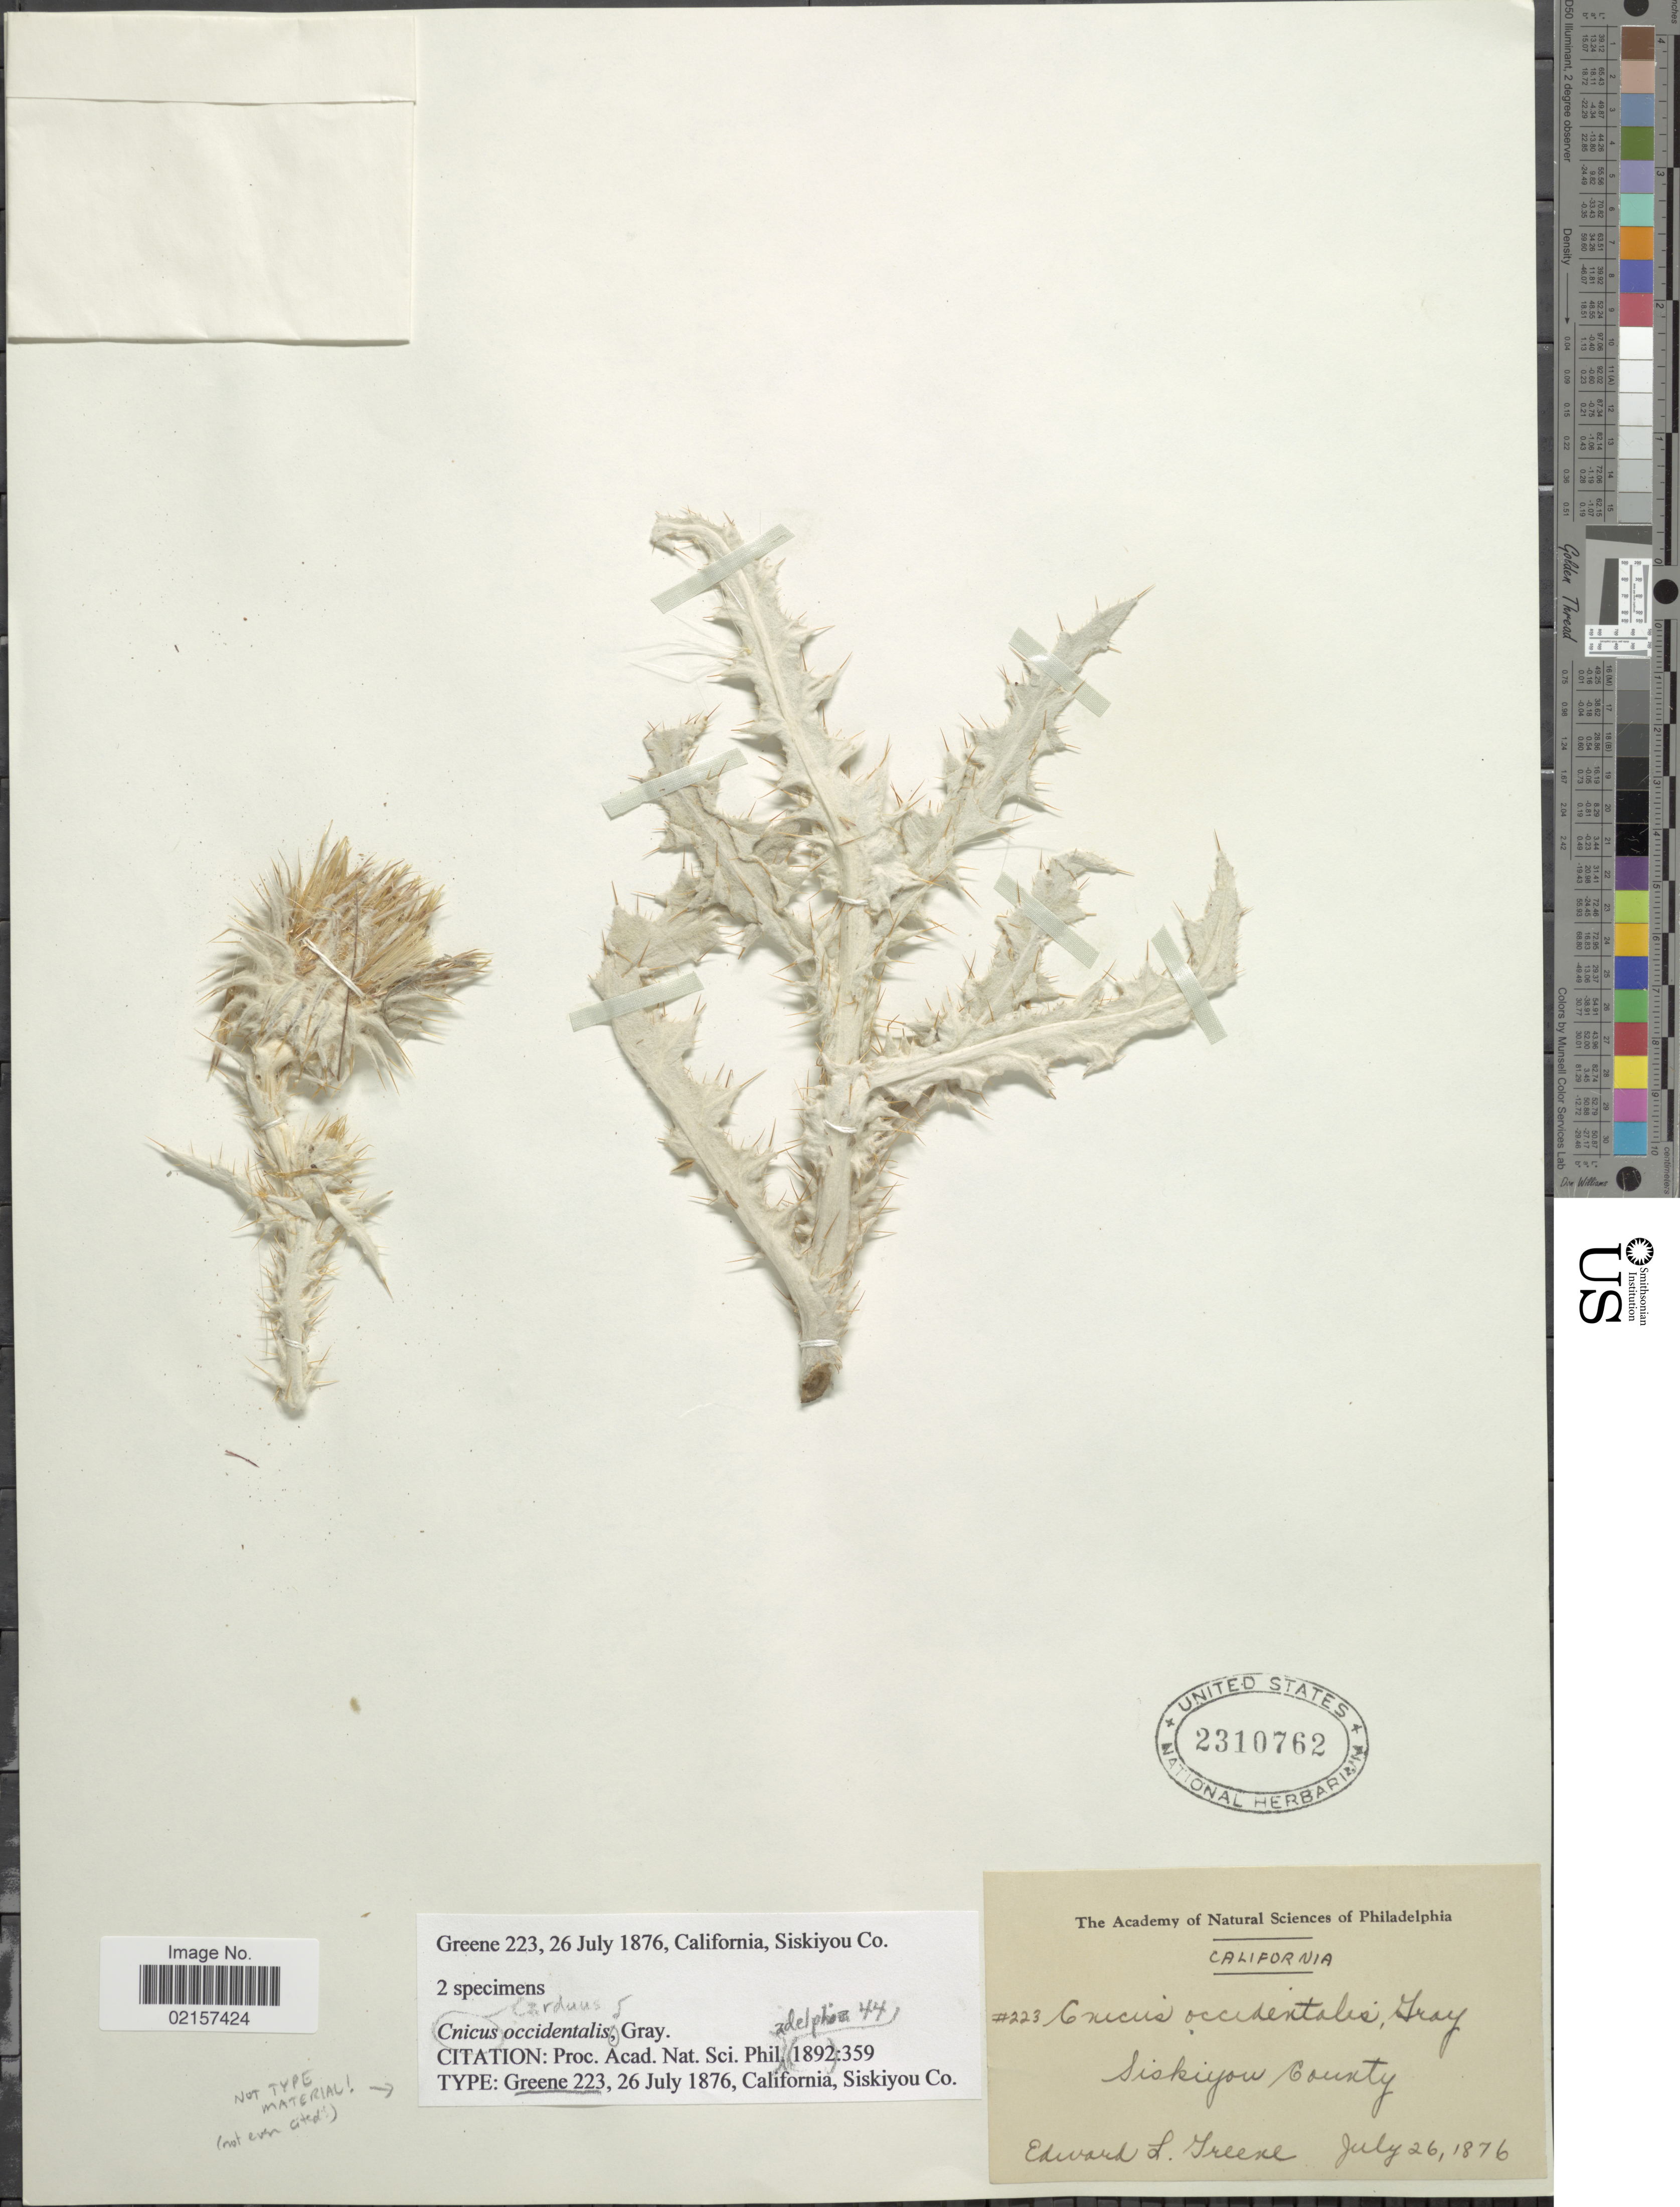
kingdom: Plantae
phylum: Tracheophyta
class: Magnoliopsida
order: Asterales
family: Asteraceae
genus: Cirsium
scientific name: Cirsium occidentale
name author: (Nutt.) Jeps.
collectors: E. L. Greene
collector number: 223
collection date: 1876-07-26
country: United States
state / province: California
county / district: Siskiyou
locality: Siskiyou County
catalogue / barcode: US 2310762